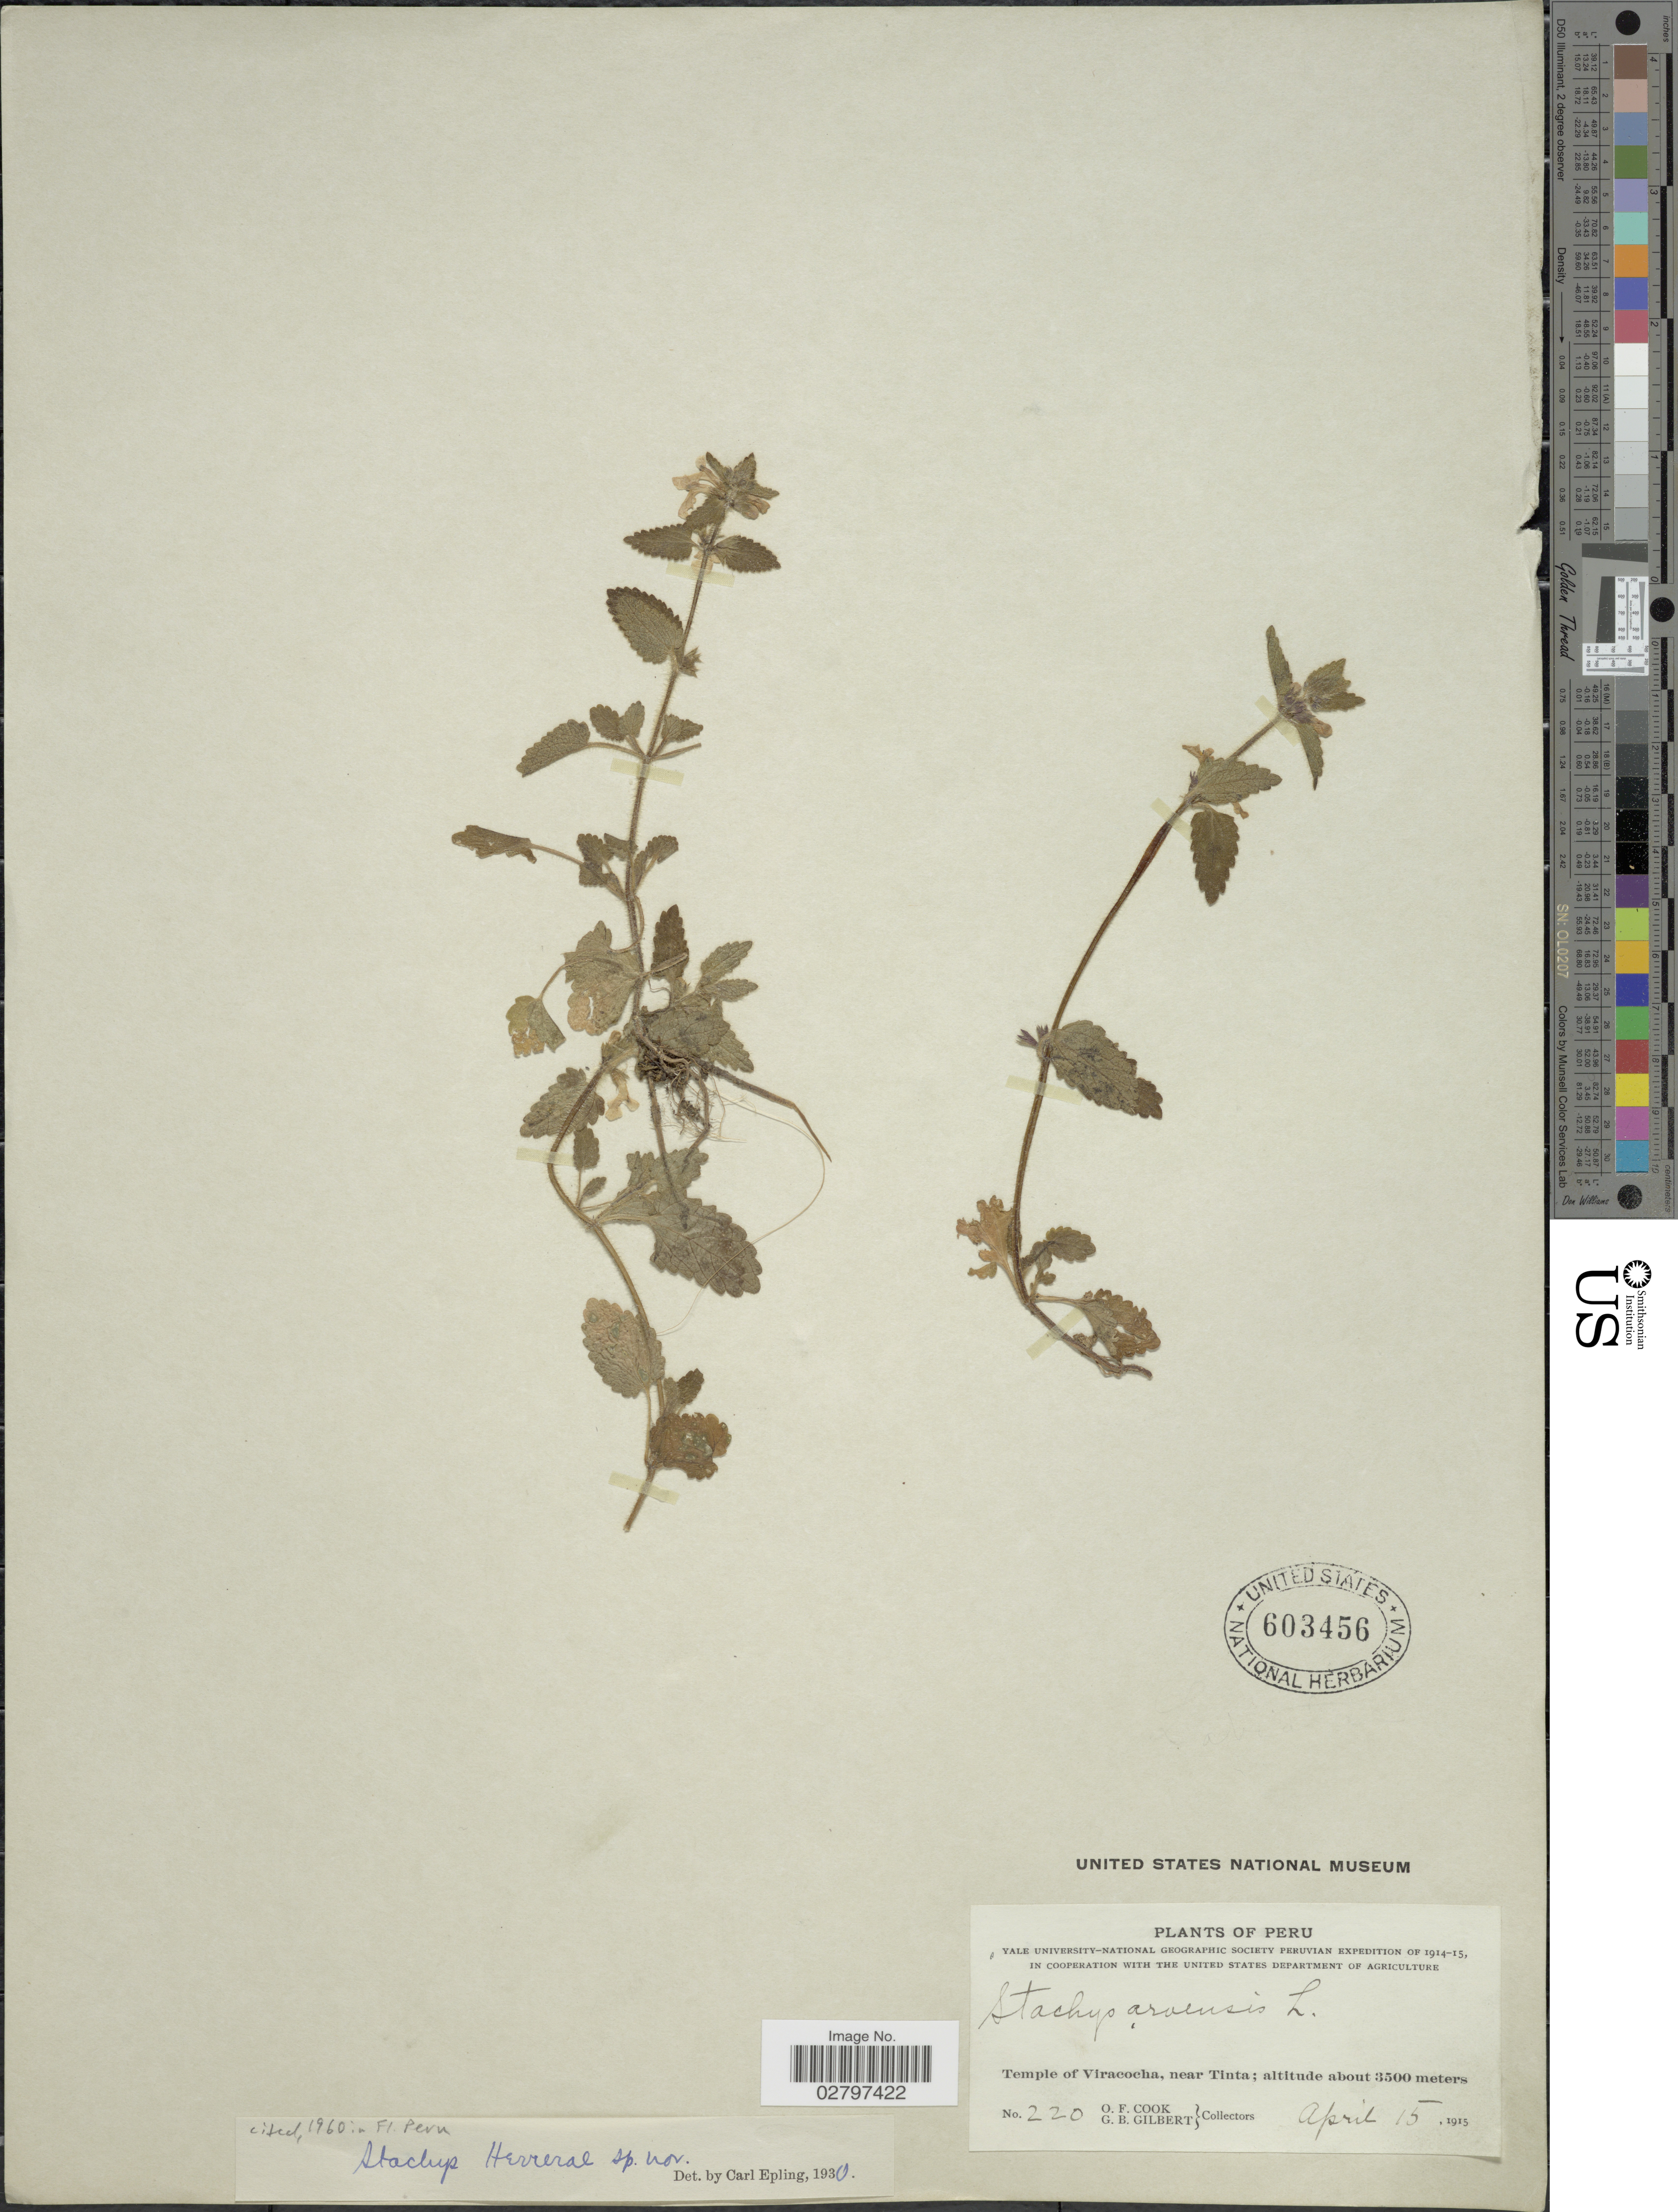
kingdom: Plantae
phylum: Tracheophyta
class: Magnoliopsida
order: Lamiales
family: Lamiaceae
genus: Stachys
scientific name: Stachys herrerae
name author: Epling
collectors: O. F. Cook & G. B. Gilbert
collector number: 220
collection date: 1915-04-15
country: Peru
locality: Temple of Viracocha, near Tinta.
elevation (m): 3500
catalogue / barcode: US 603456